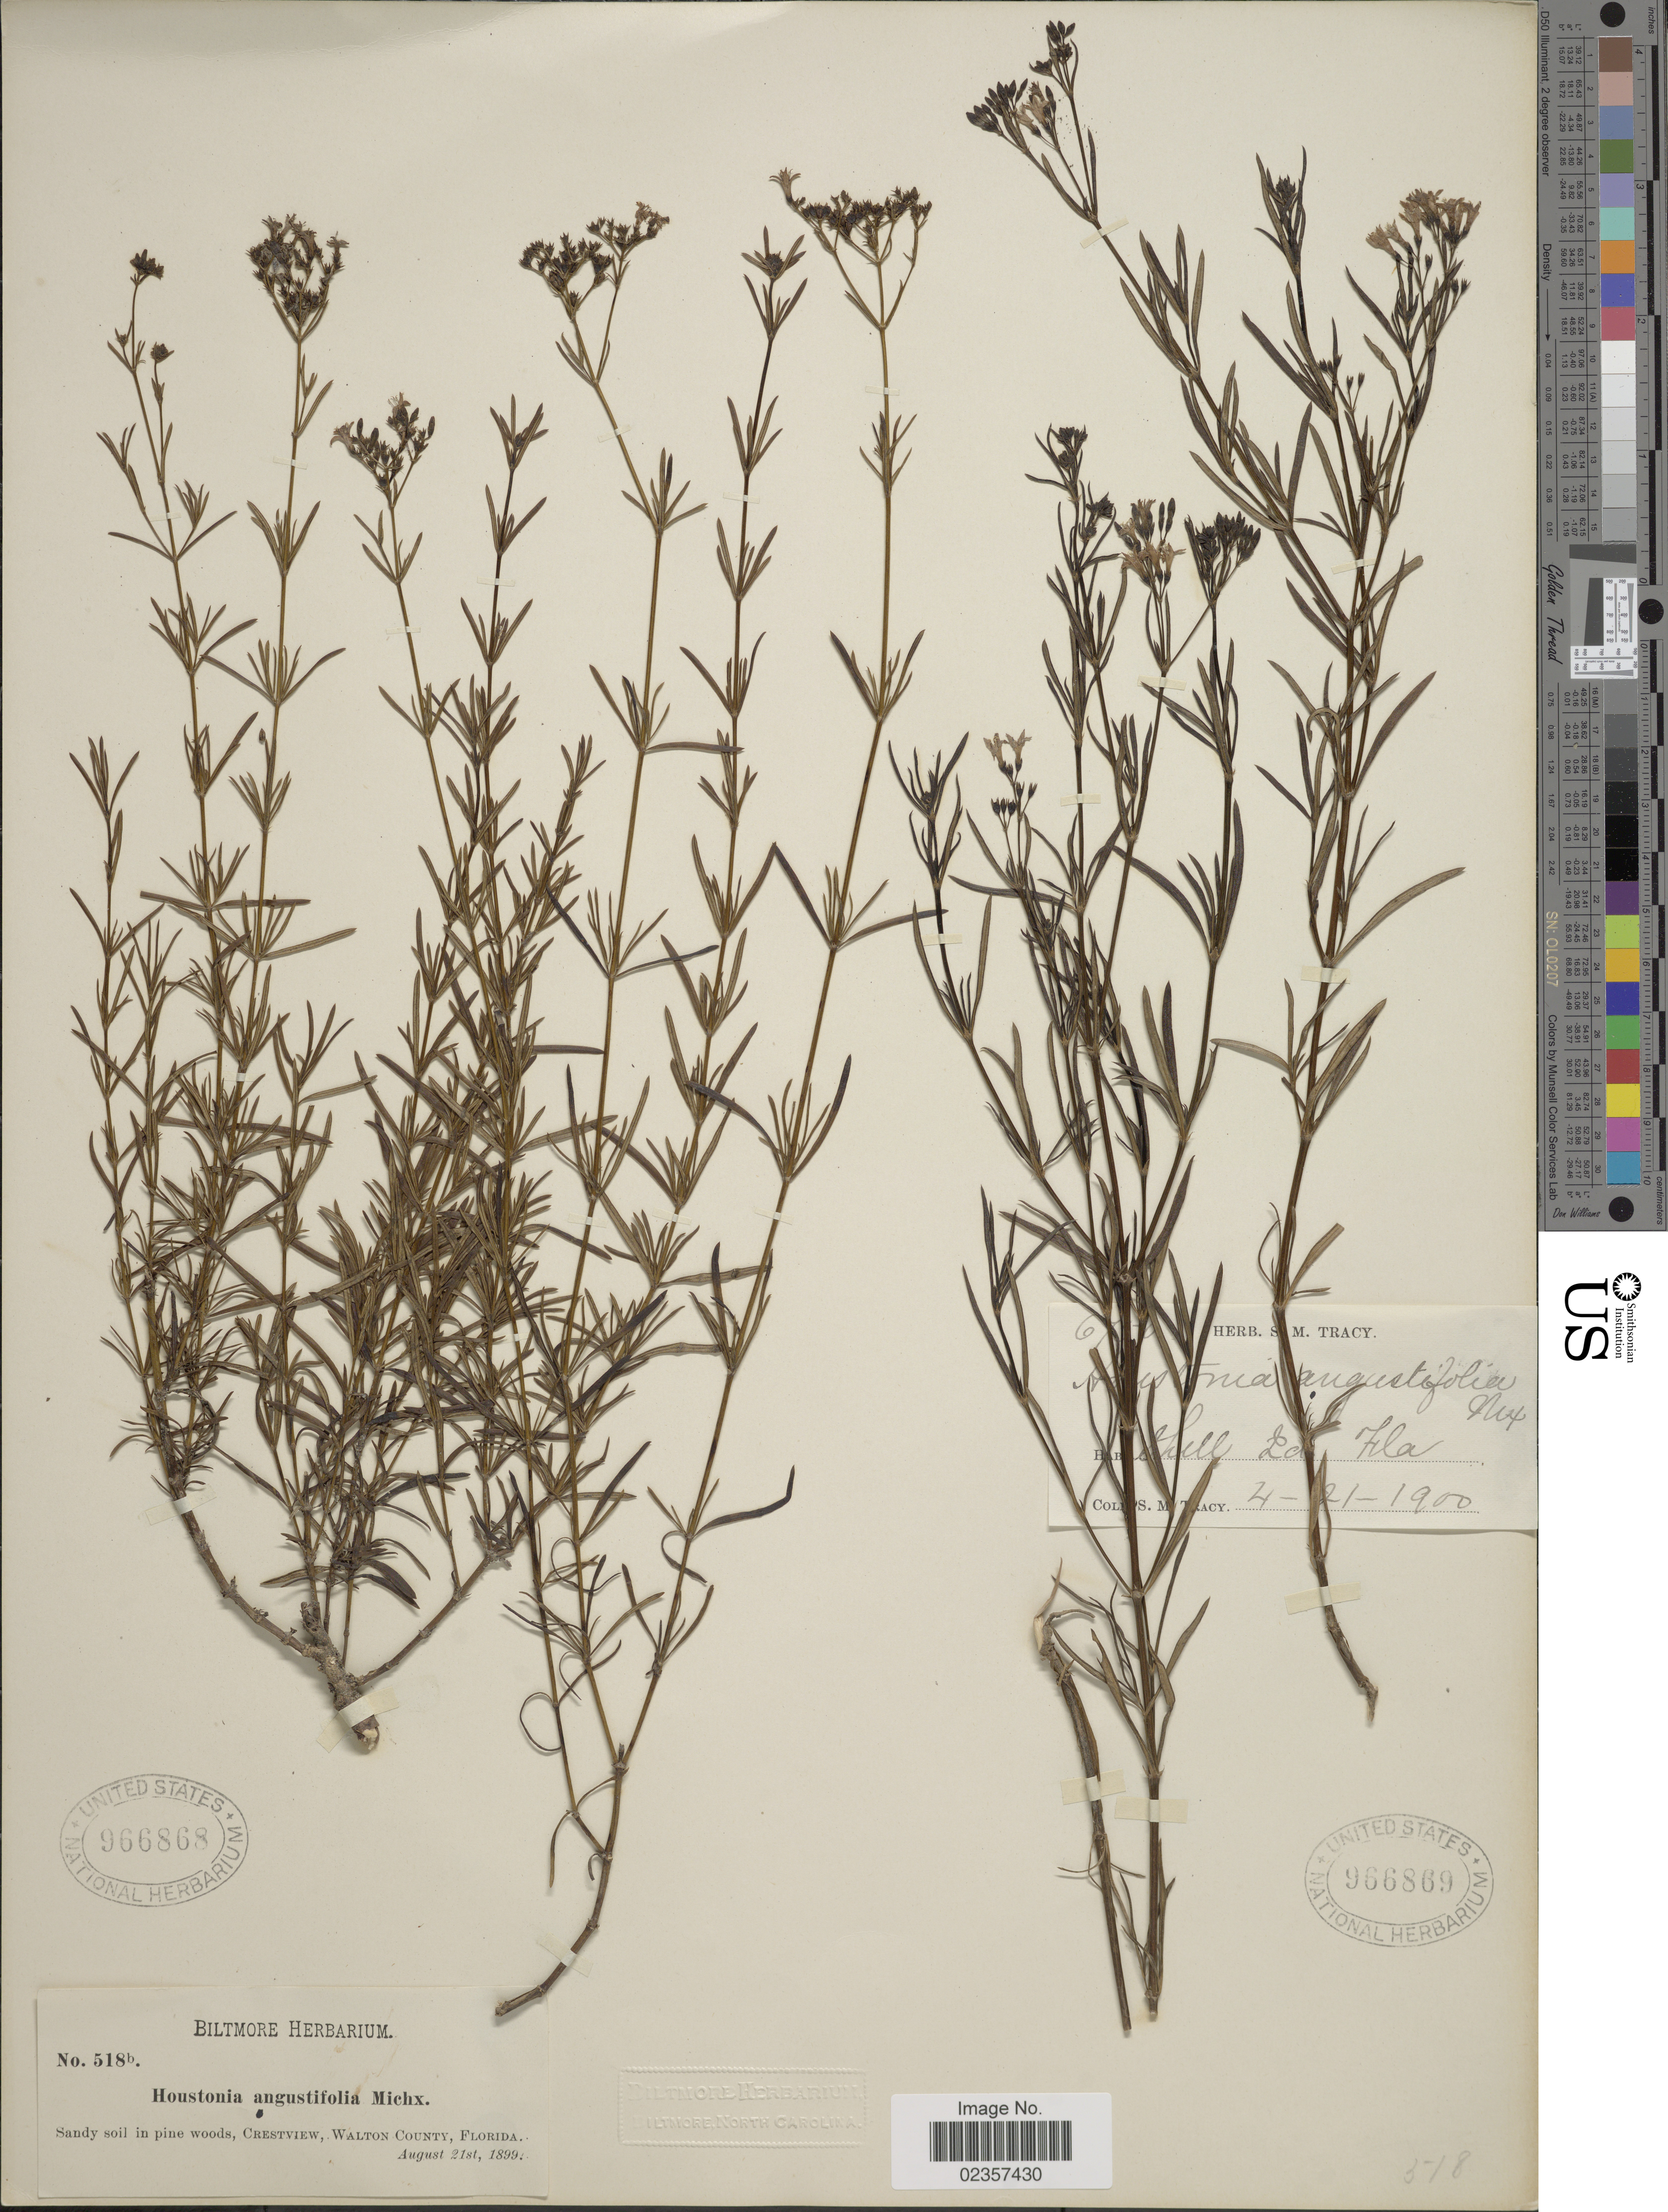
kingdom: Plantae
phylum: Tracheophyta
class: Magnoliopsida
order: Gentianales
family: Rubiaceae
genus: Houstonia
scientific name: Houstonia nigricans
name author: (Lam.) Fernald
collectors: ex herb. Biltmore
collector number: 518B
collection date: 1899-08-21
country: United States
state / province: Florida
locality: Sandy soil in pine woods, Crestview, Walton County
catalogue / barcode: US 966868